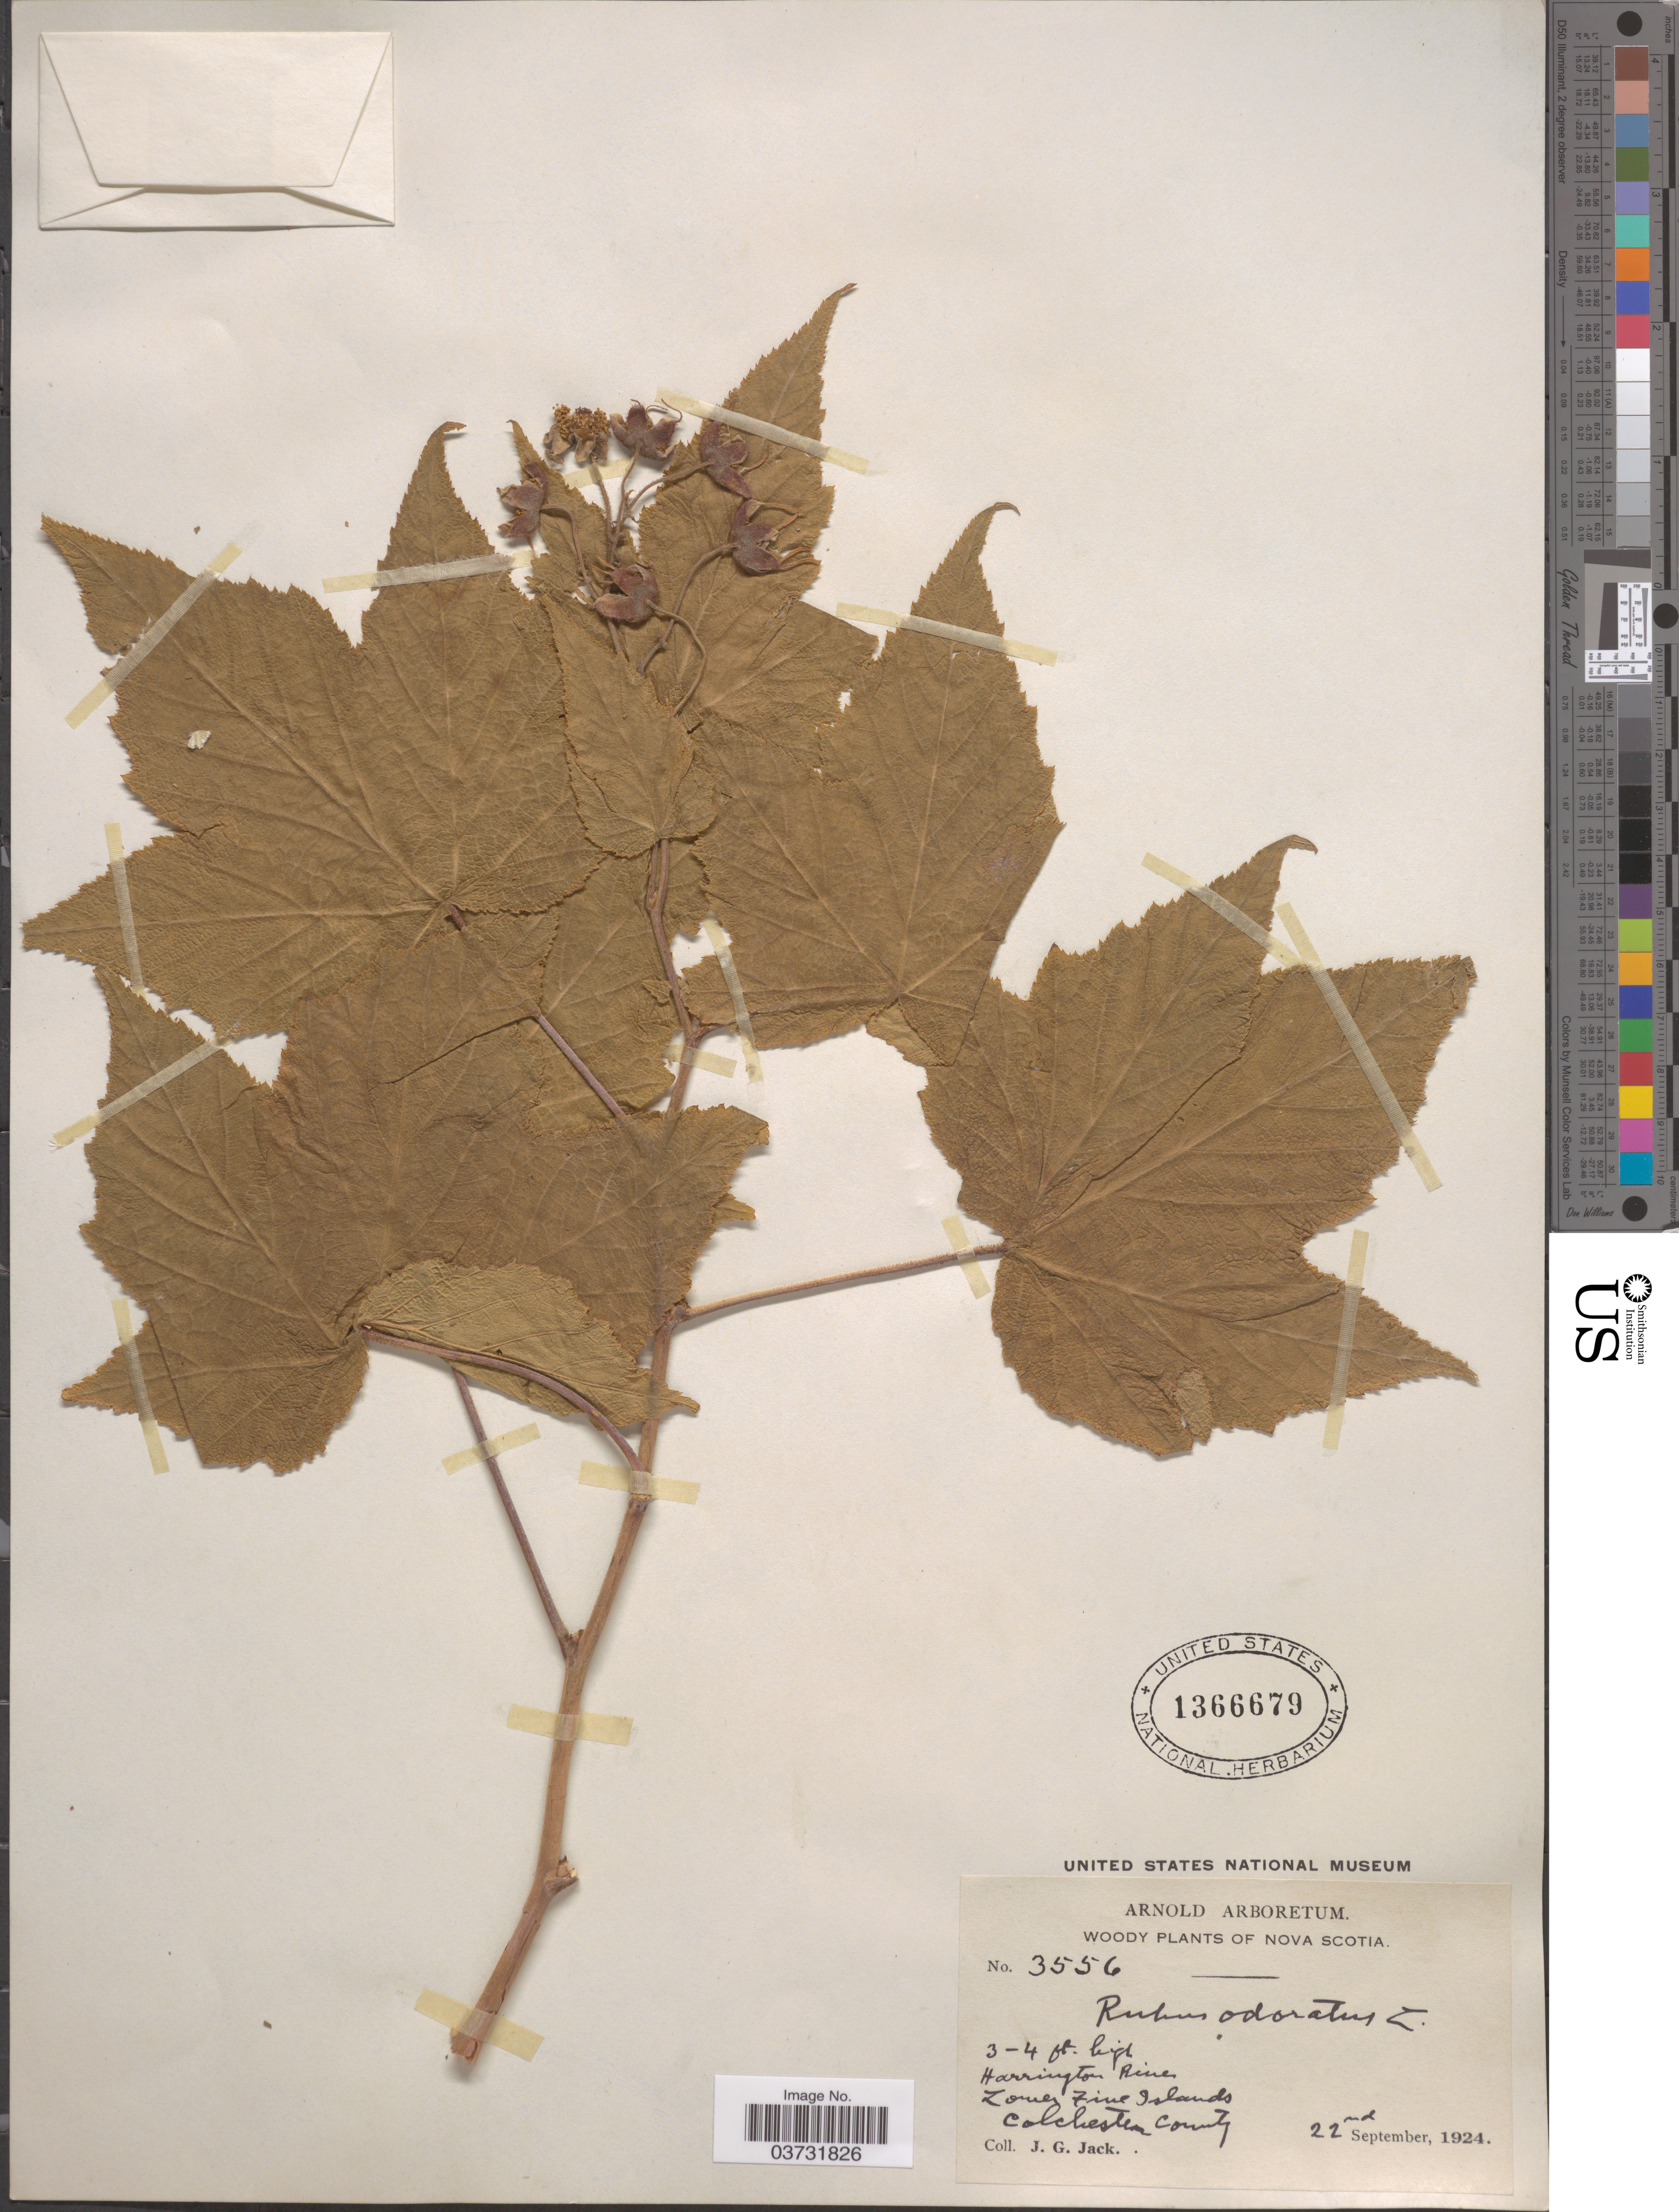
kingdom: Plantae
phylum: Tracheophyta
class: Magnoliopsida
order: Rosales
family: Rosaceae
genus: Rubus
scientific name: Rubus odoratus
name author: L.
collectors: J. G. Jack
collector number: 3556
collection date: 1924-09-22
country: Canada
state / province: Nova Scotia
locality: Harrington River. Lowe Fine Islands. Colchester County.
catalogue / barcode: US 1366679